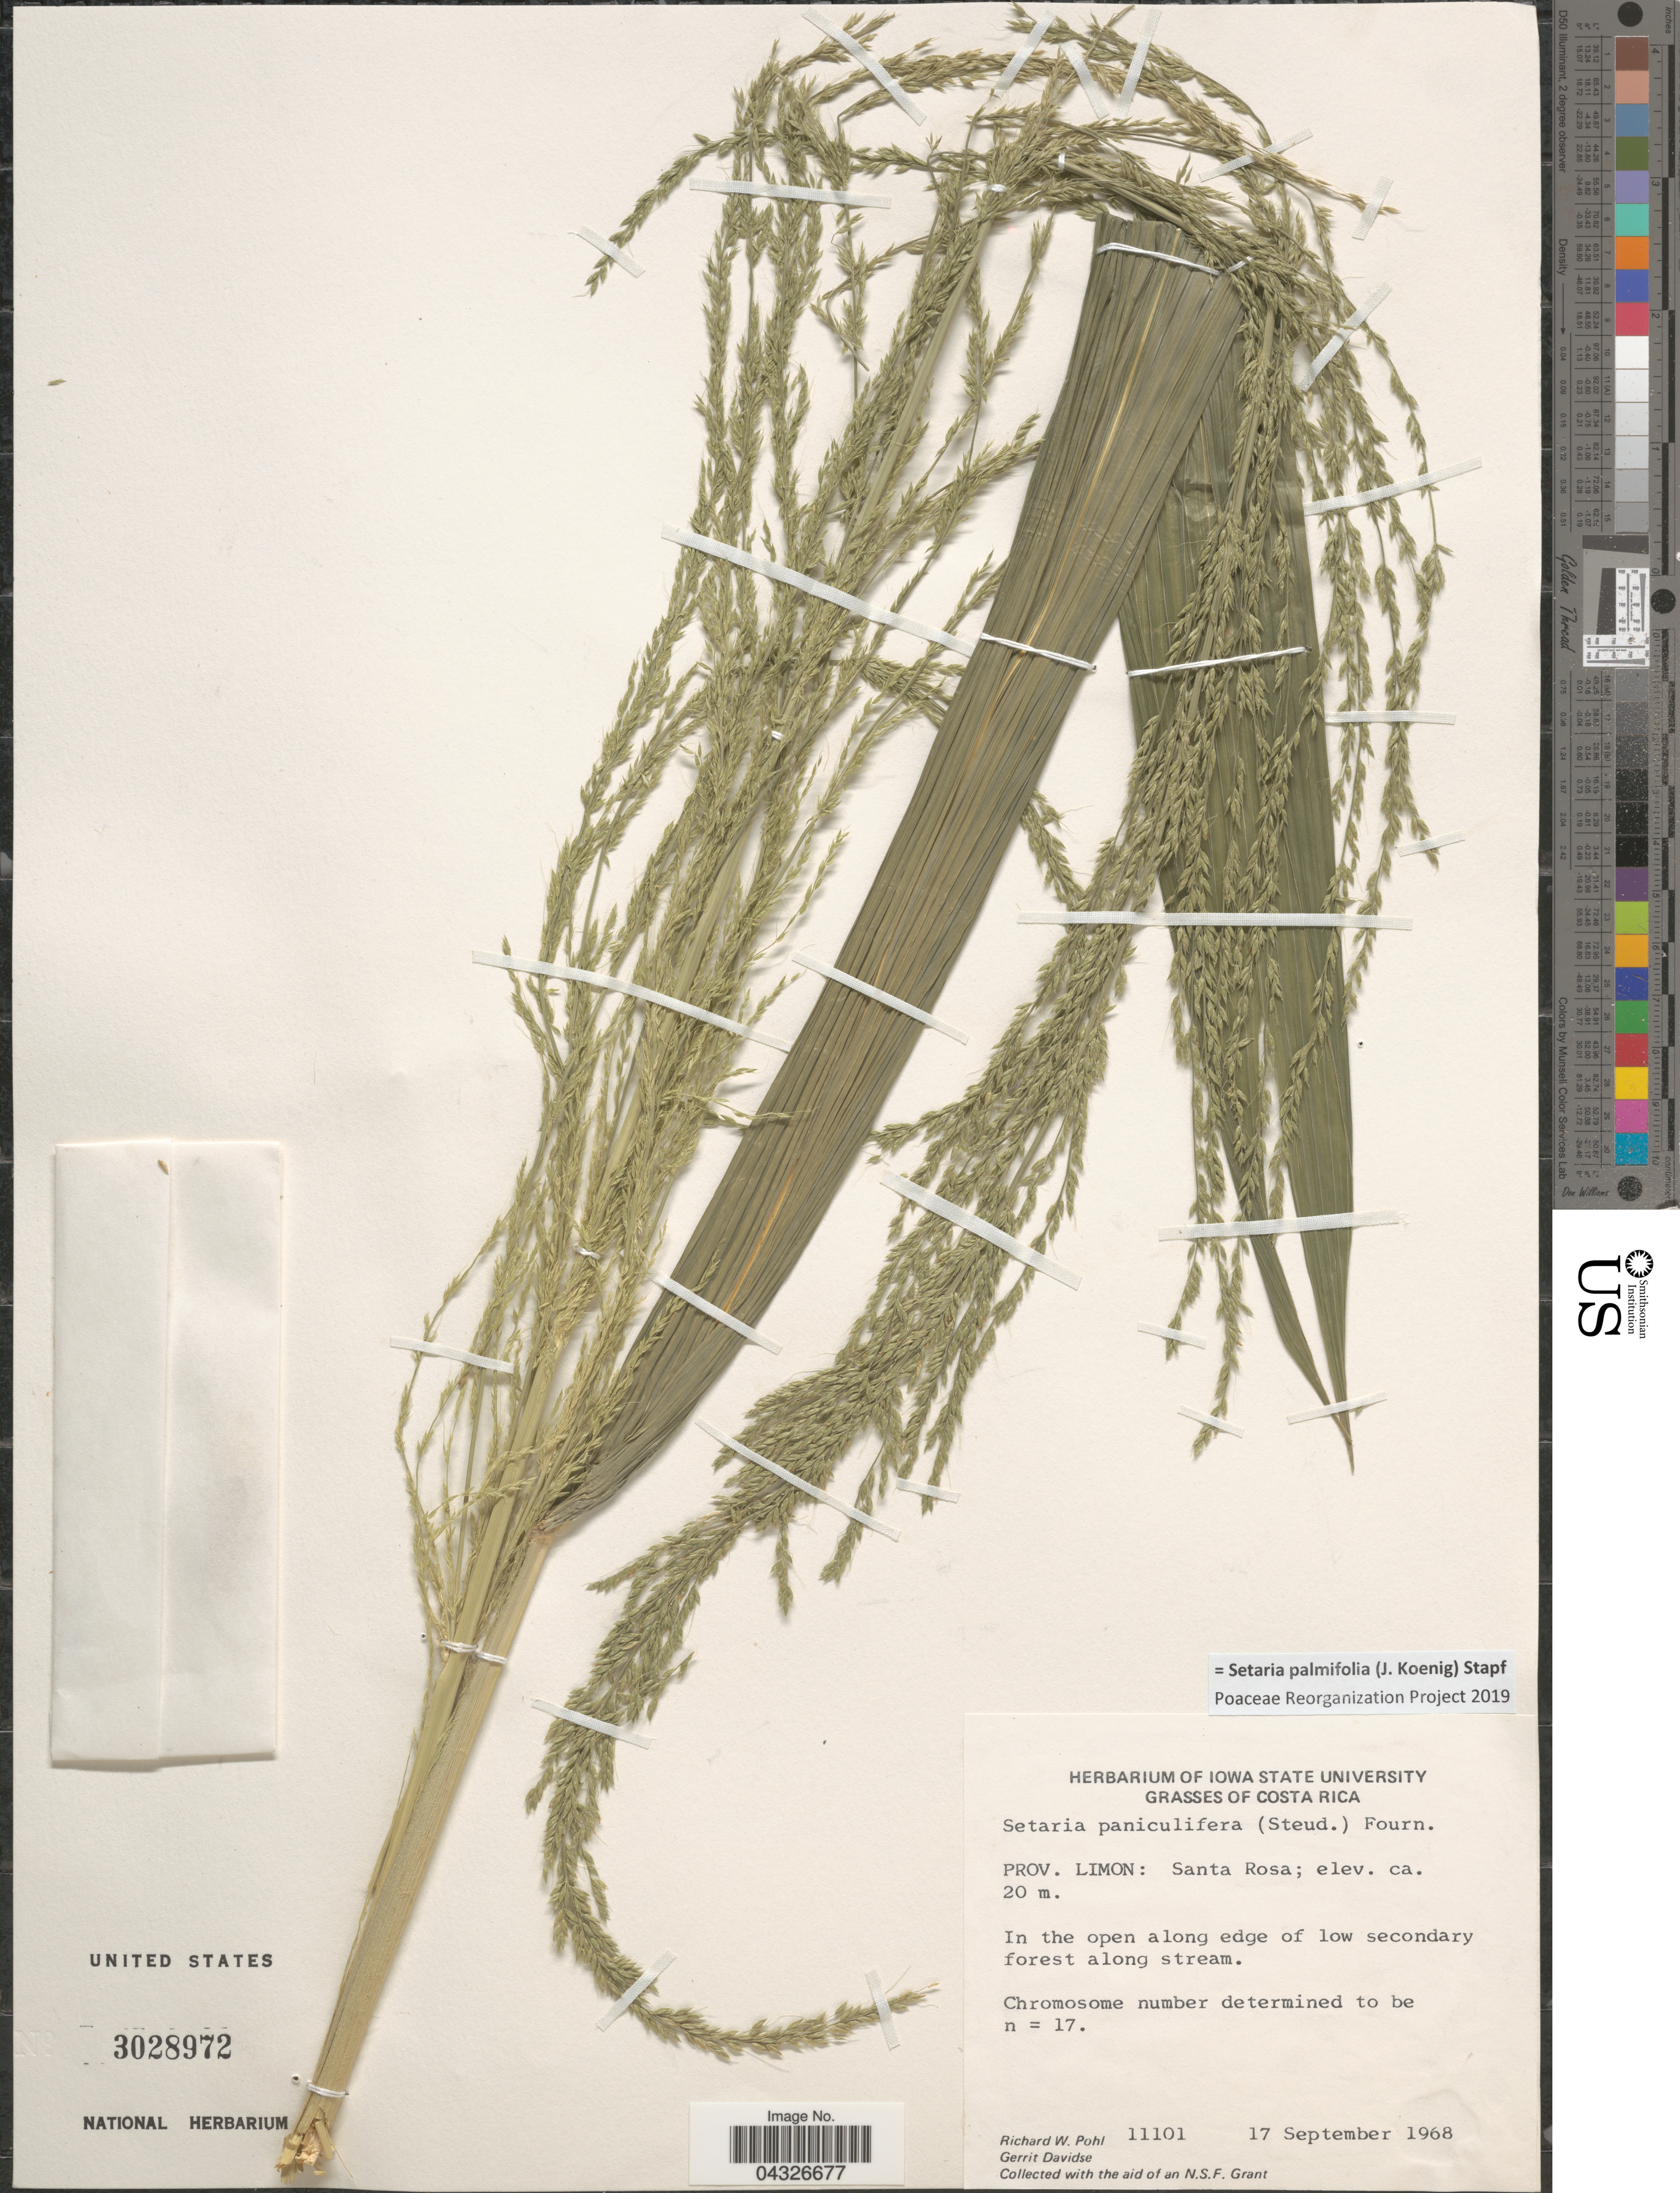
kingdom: Plantae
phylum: Tracheophyta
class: Liliopsida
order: Poales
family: Poaceae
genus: Setaria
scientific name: Setaria palmifolia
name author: (J. Koenig) Stapf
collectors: R. W. Pohl & G. Davidse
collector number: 11101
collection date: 1968-09-17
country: Costa Rica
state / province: Limón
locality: Santa Rosa; In the open along edge of low secondary forest along stream.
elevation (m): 20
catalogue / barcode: US 3028972